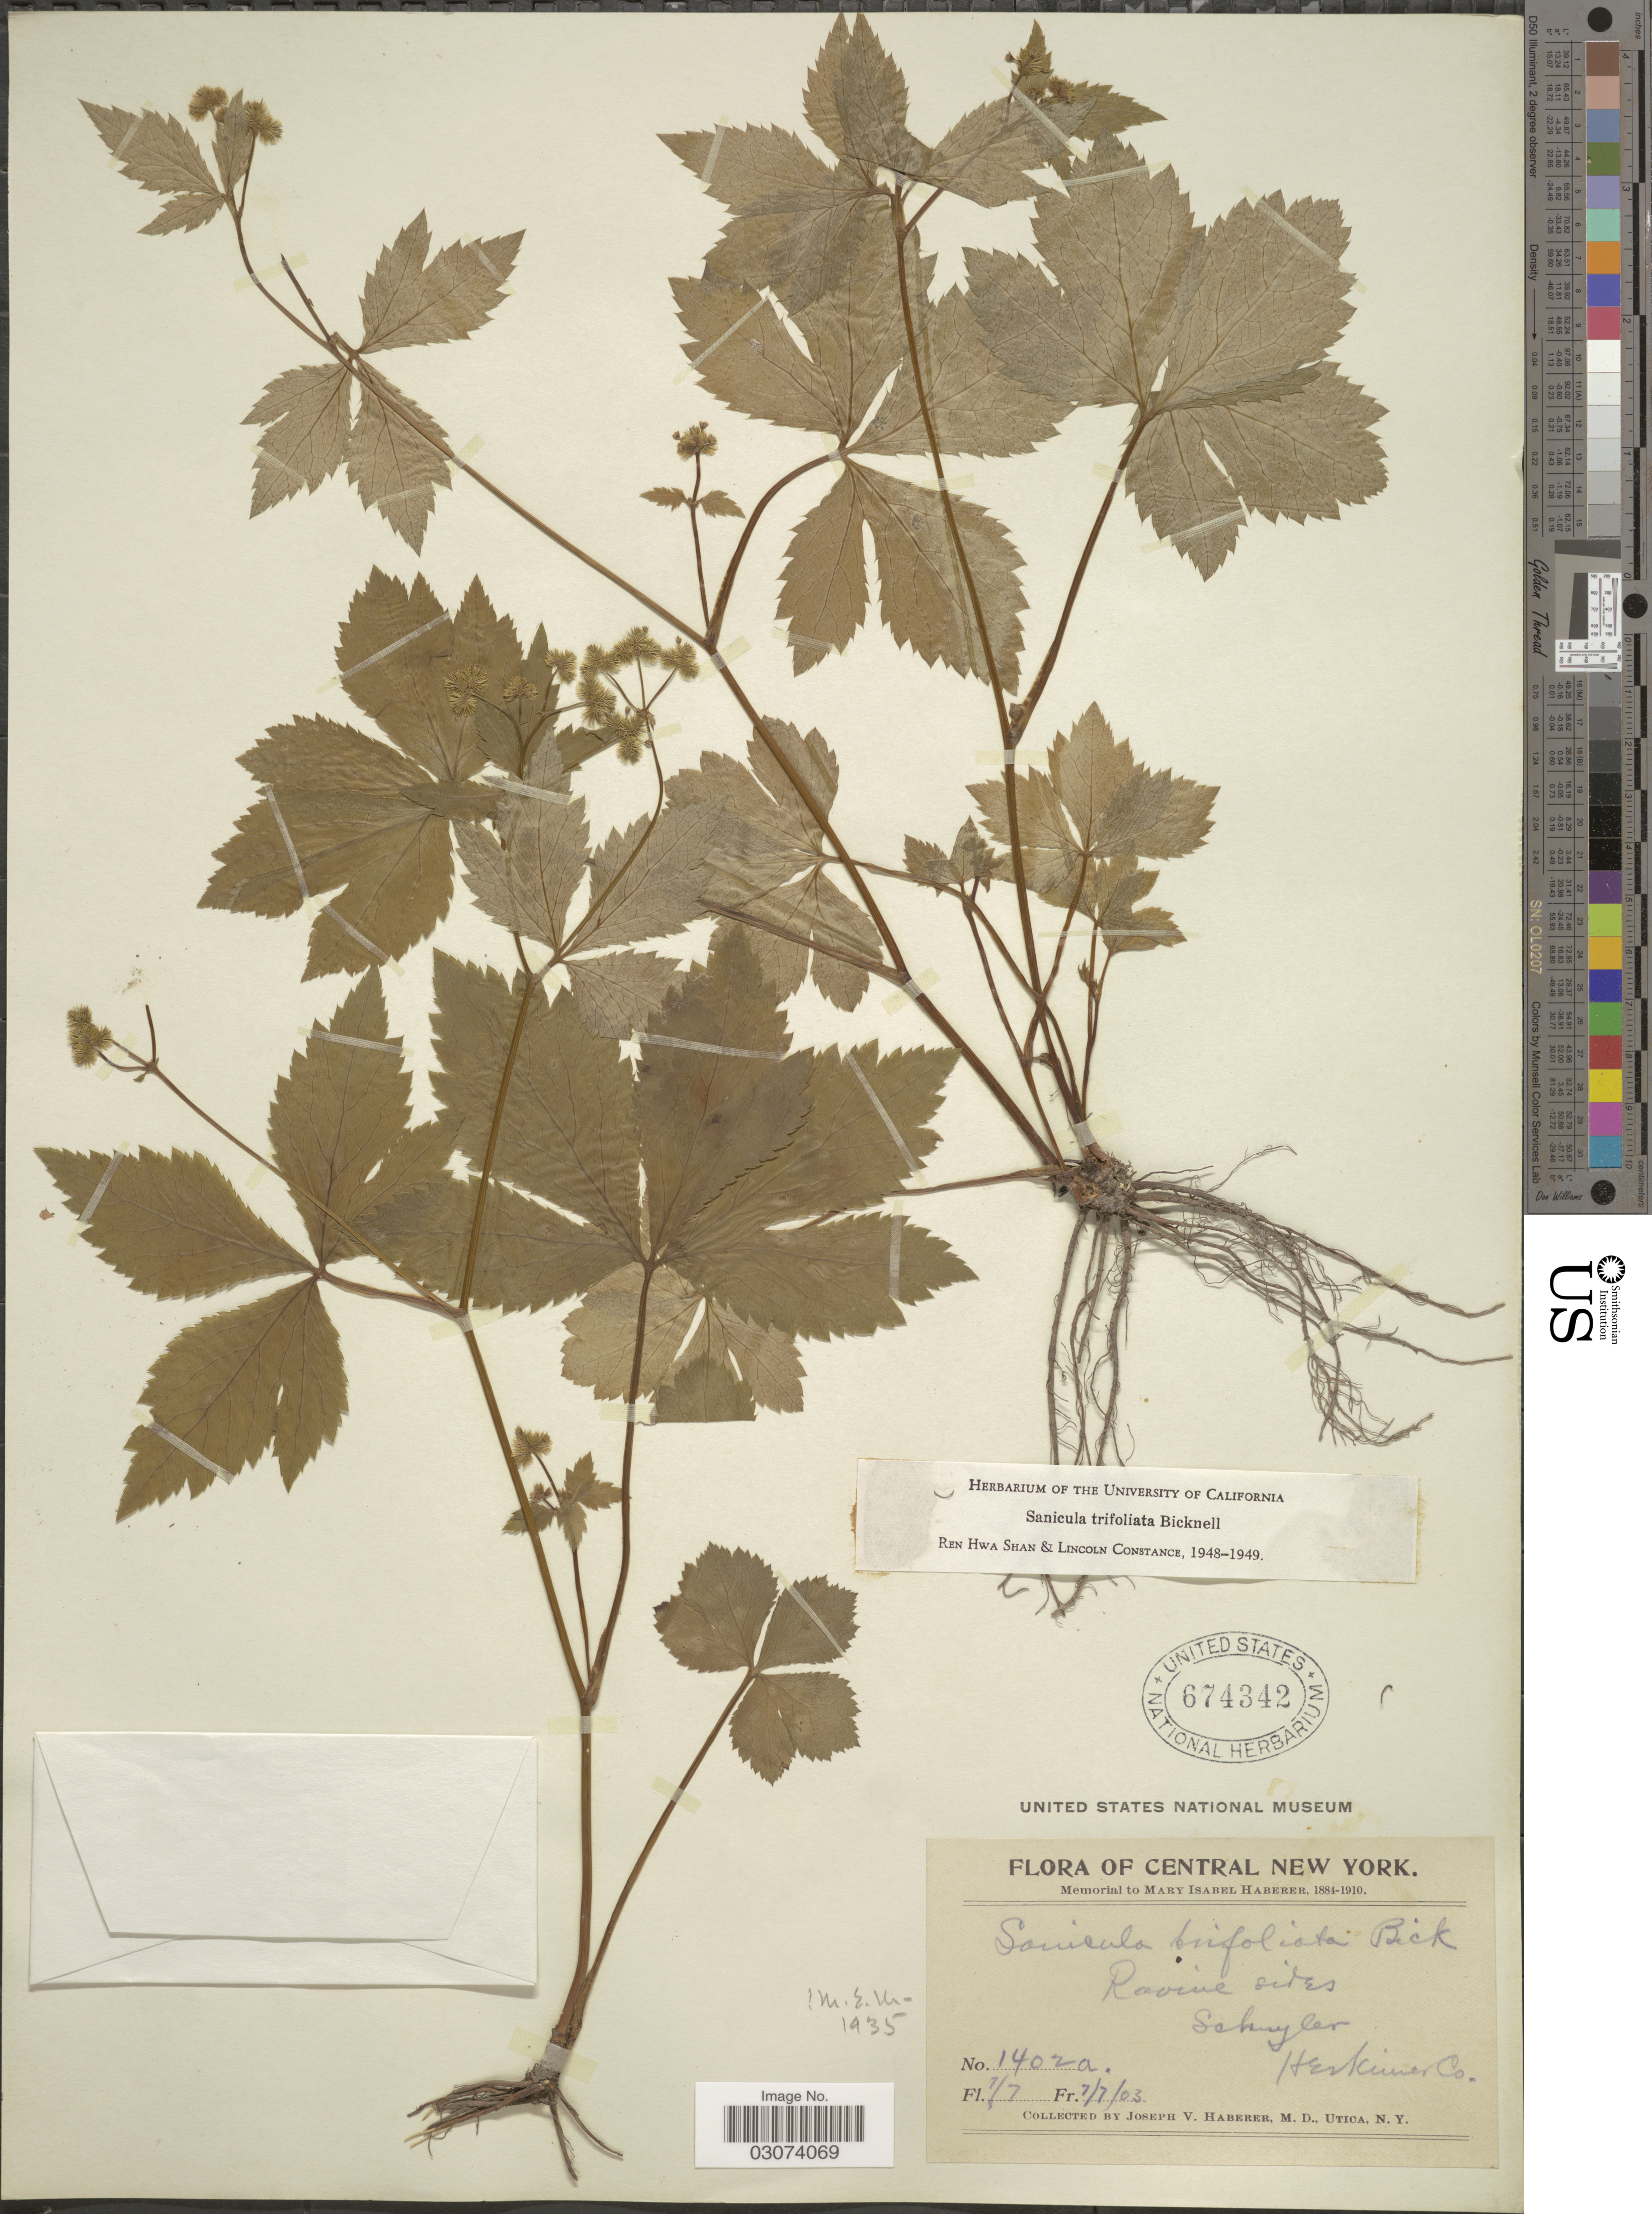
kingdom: Plantae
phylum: Tracheophyta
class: Magnoliopsida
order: Apiales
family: Apiaceae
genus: Sanicula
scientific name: Sanicula trifoliata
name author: E.P. Bicknell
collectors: J. V. Haberer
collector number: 1402a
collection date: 1903-07-07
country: United States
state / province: New York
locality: Central New York. Ravine sites. Schuyler, Herkimer Co.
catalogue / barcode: US 674342